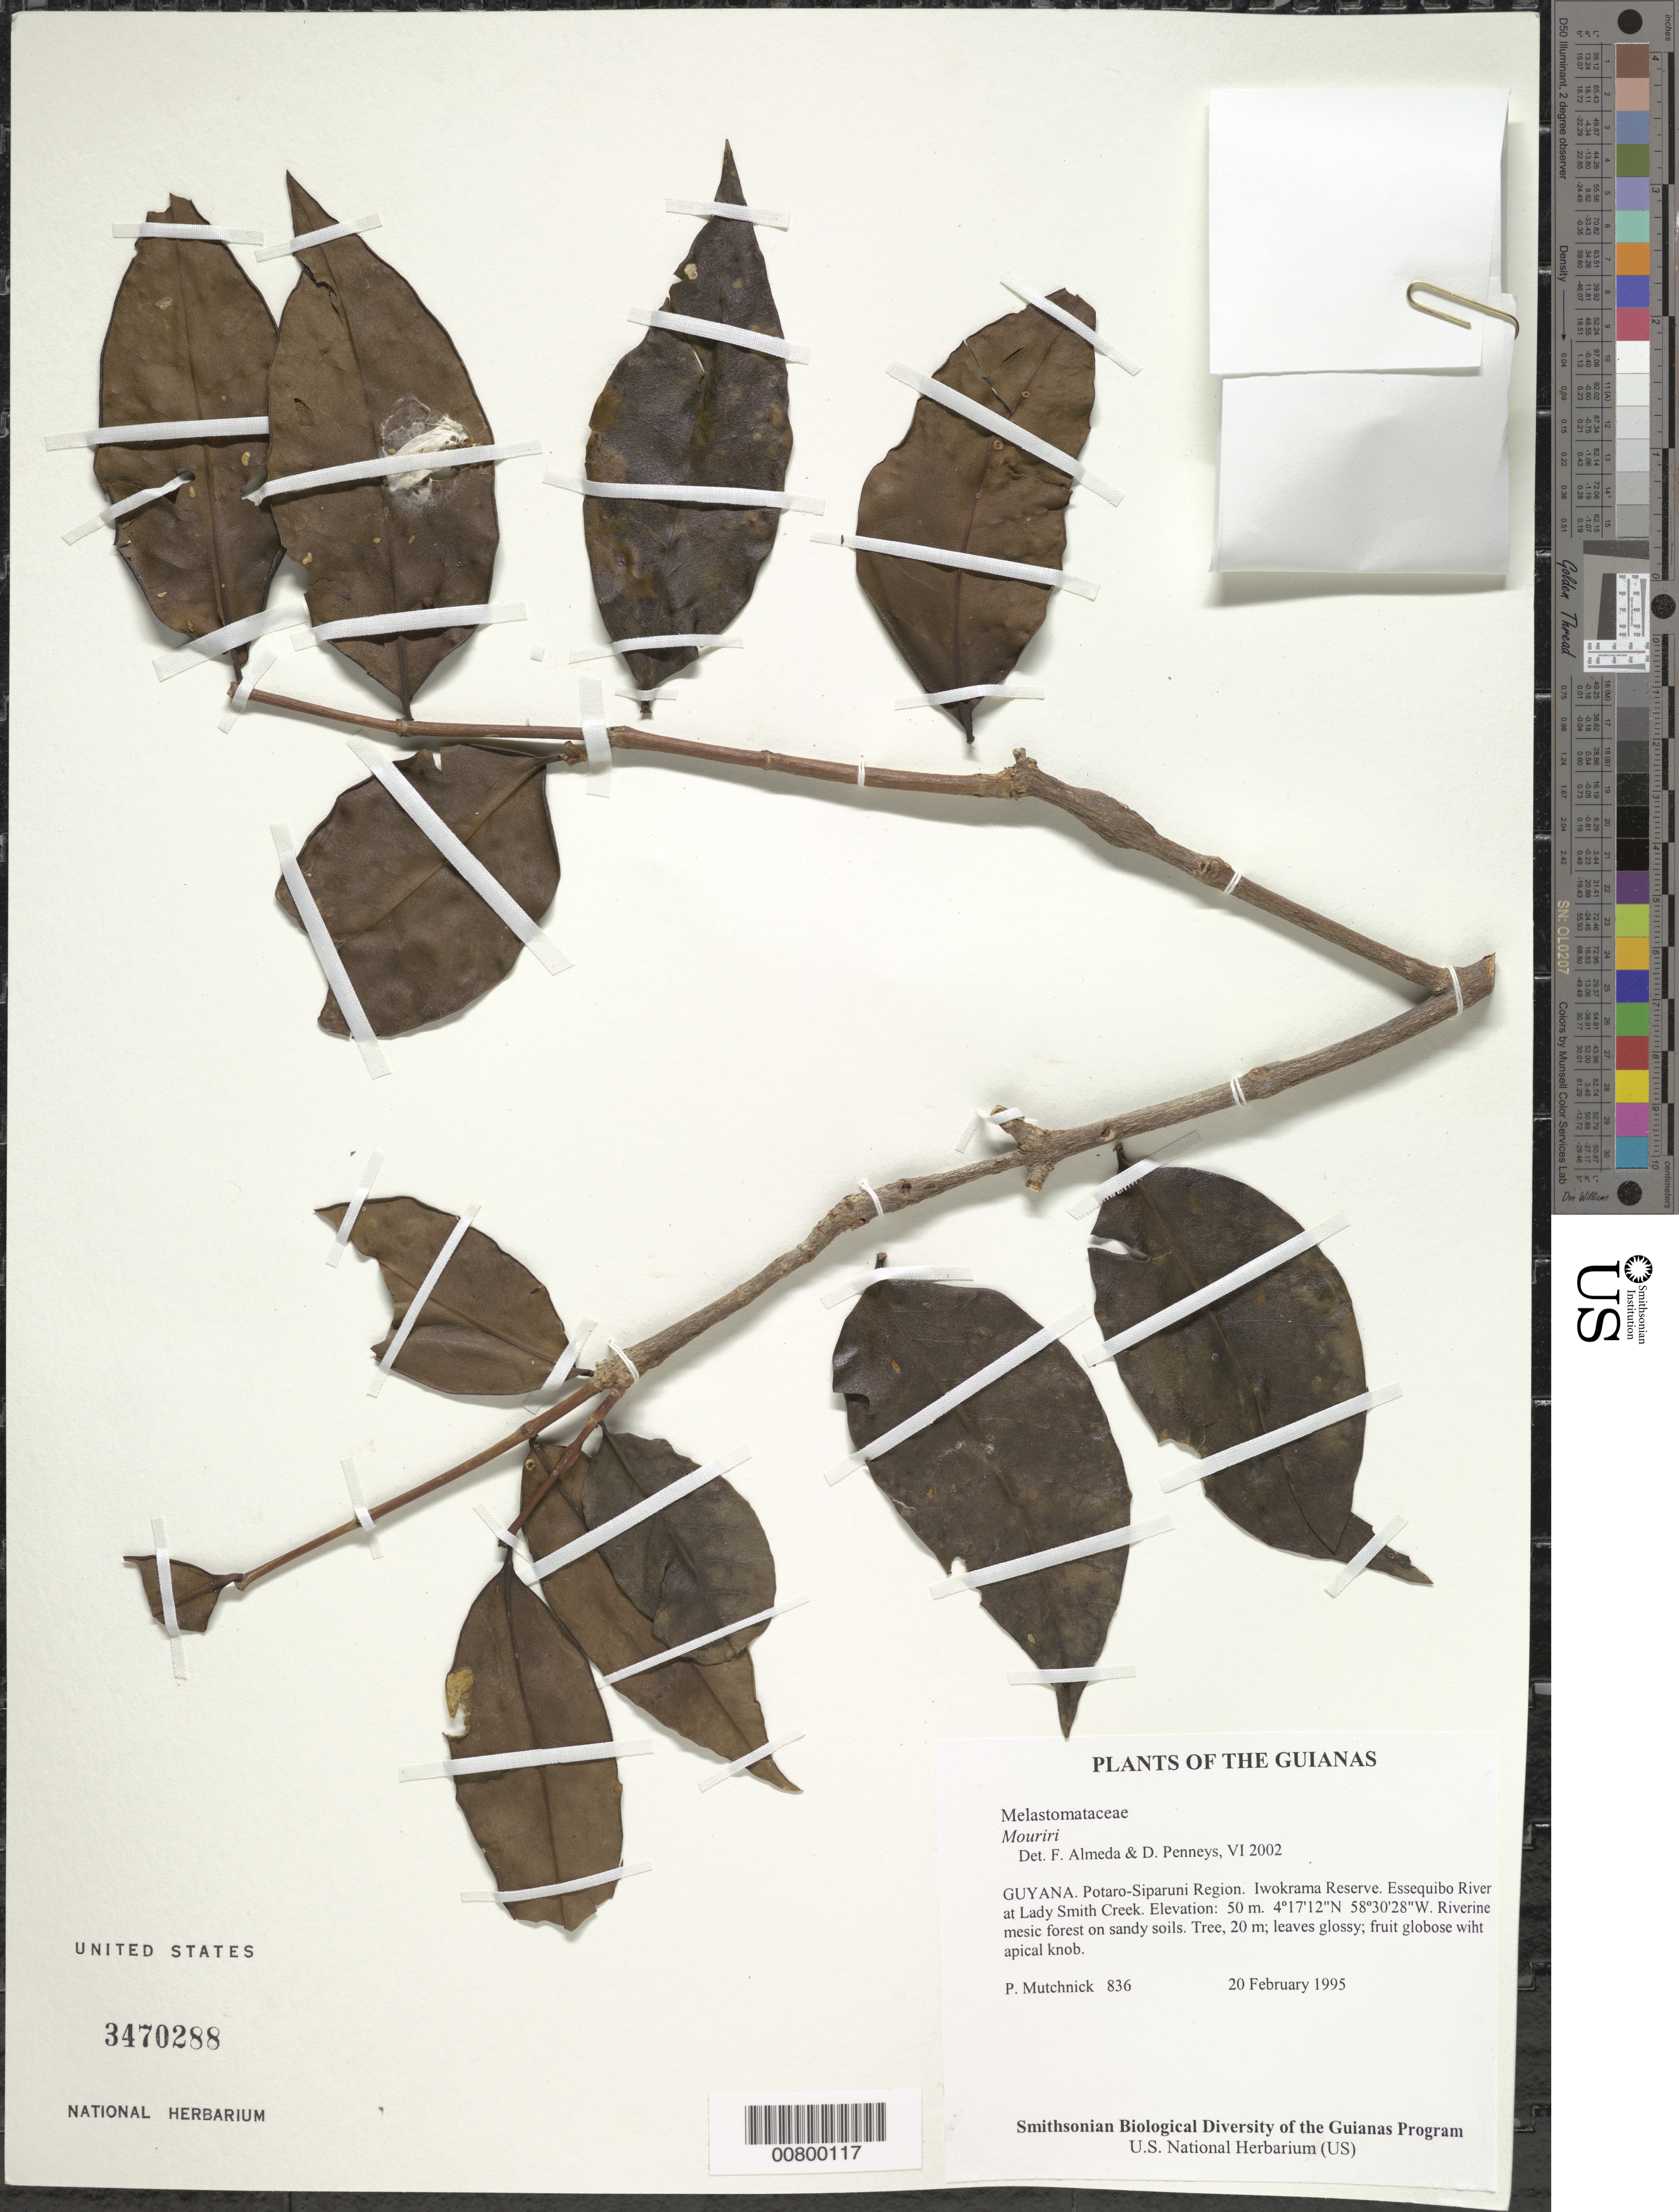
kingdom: Plantae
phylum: Tracheophyta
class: Magnoliopsida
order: Myrtales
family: Melastomataceae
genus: Mouriri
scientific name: Mouriri sp.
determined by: Almeda, F.; Penneys, D. S.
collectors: P. Mutchnick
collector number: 836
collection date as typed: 20 February 1995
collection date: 1995-02-20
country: Guyana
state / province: Potaro-Siparuni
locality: Iwokrama Reserve. Essequibo River at Lady Smith Creek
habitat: Riverine mesic forest on sandy soils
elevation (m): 50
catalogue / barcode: US 3470288